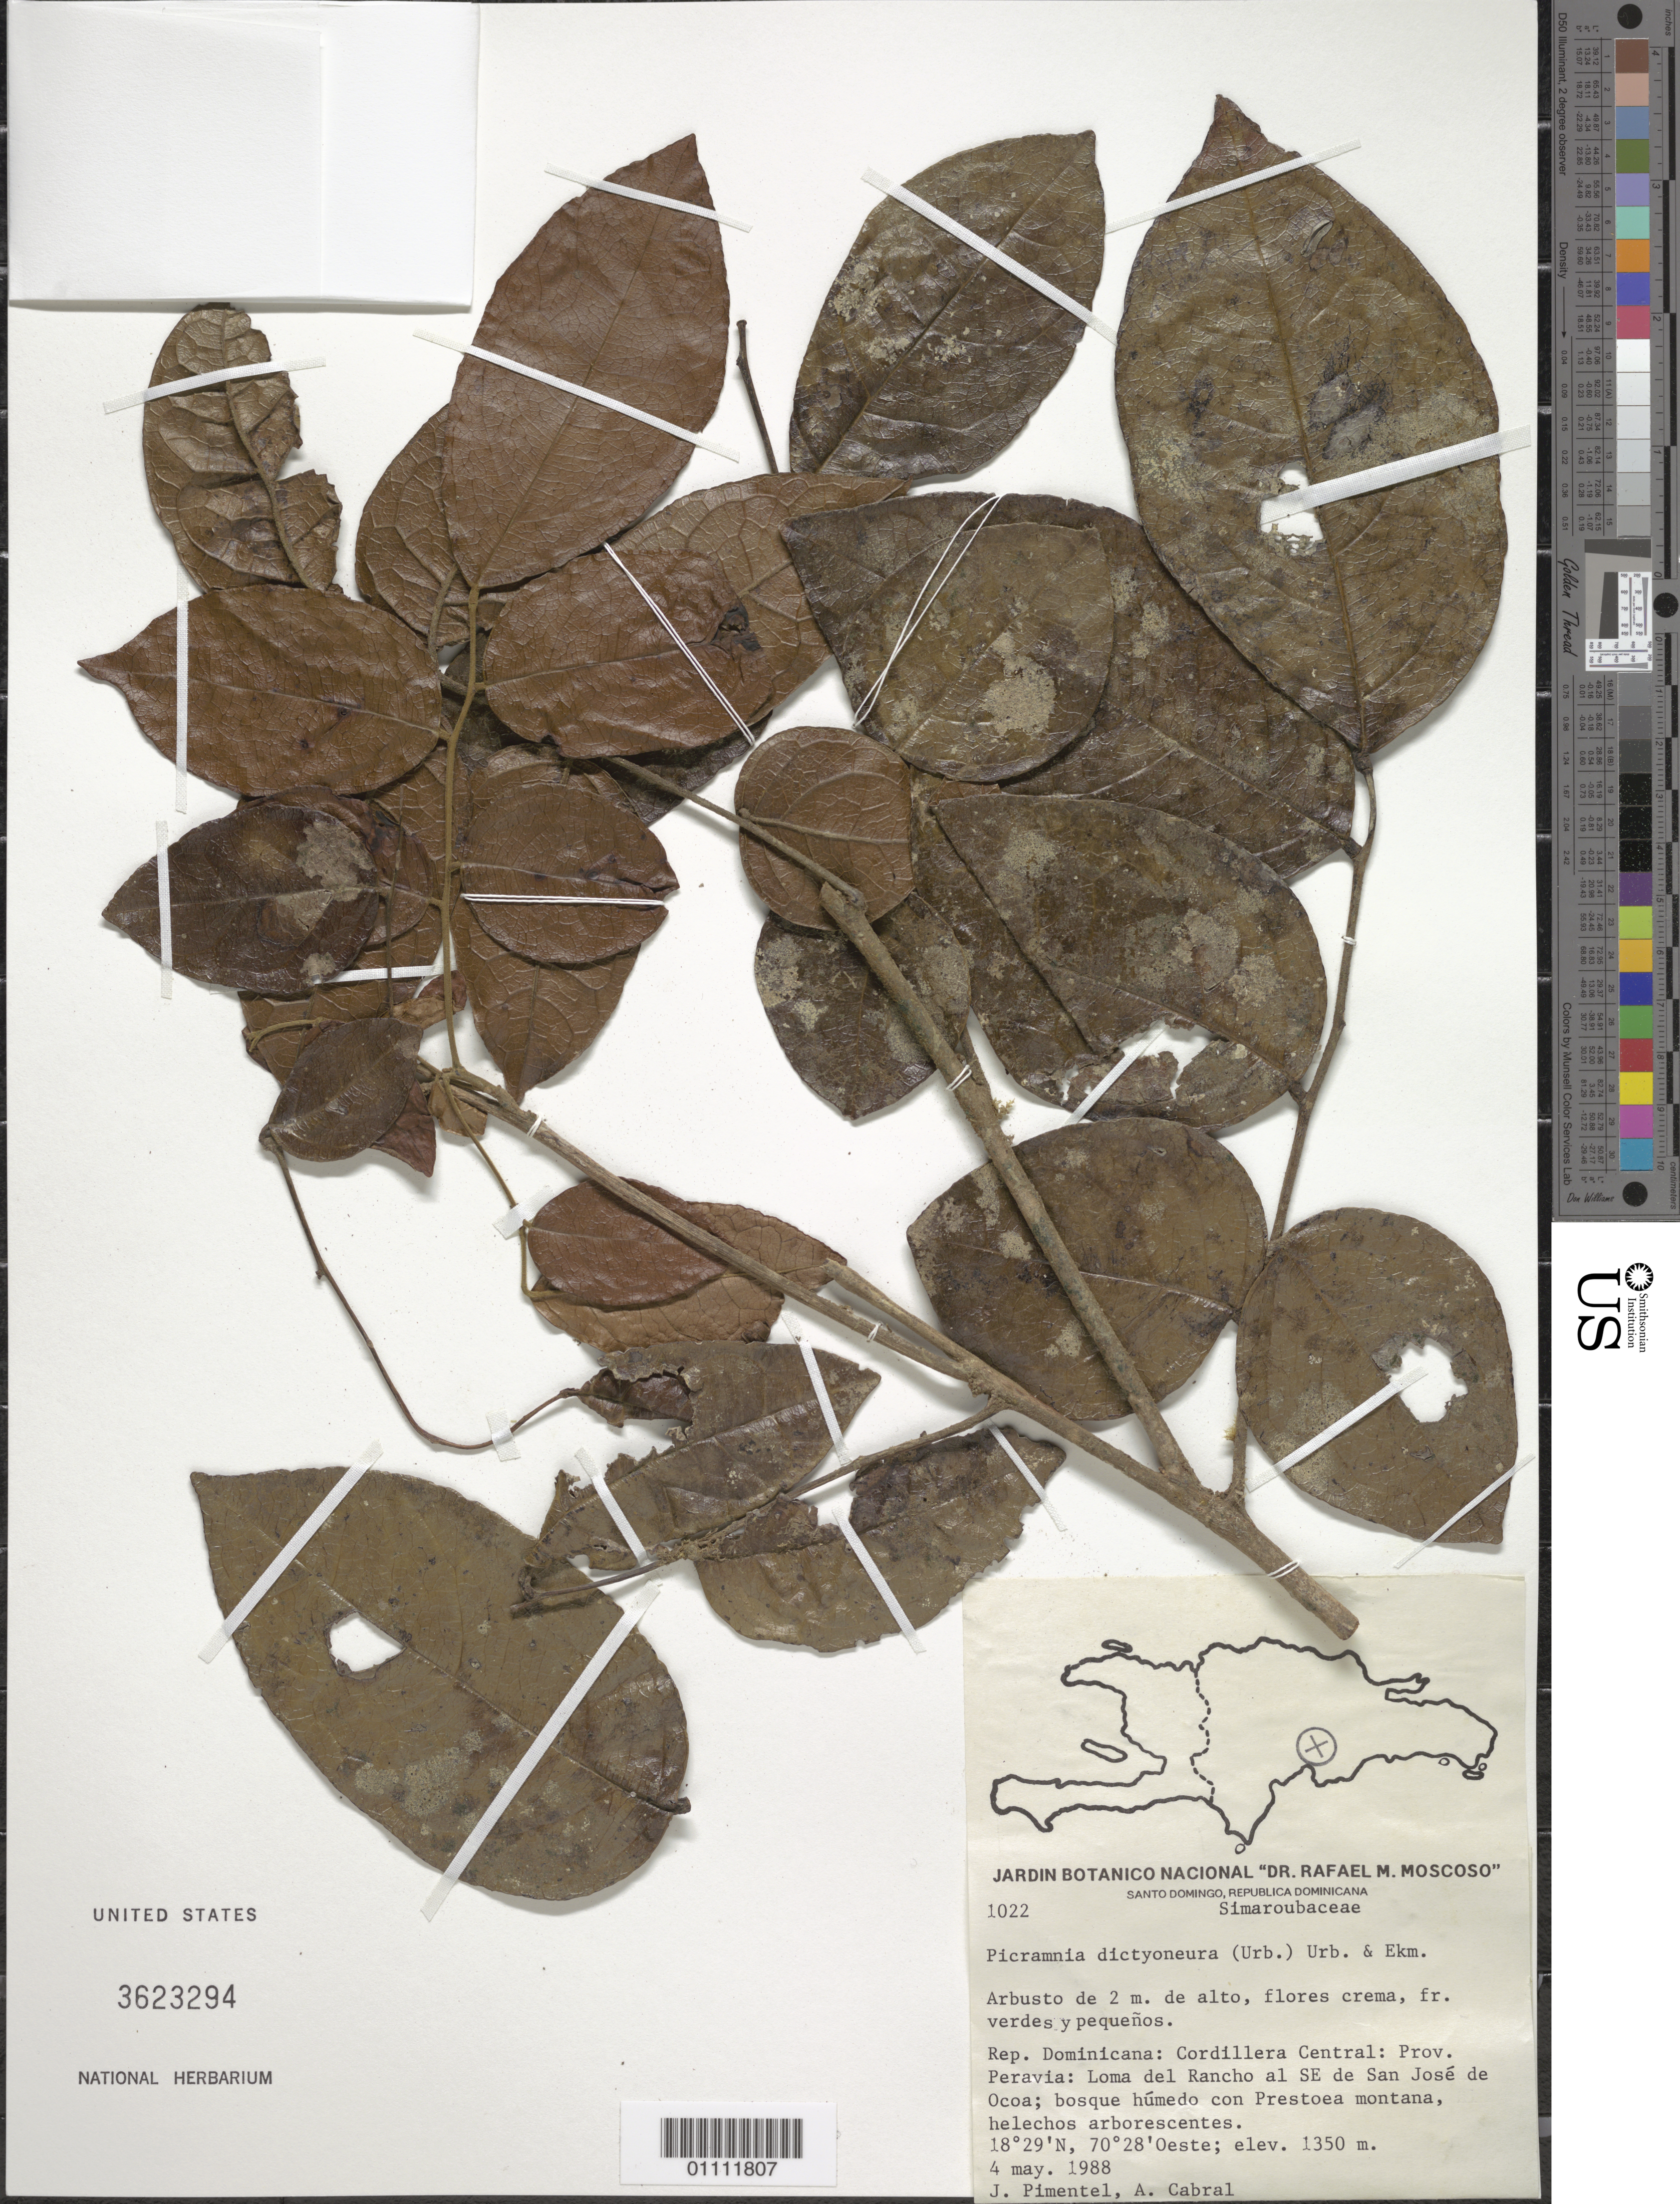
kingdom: Plantae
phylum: Tracheophyta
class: Magnoliopsida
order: Picramniales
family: Picramniaceae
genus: Picramnia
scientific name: Picramnia dictyoneura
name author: (Urb.) Urb.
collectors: J. Pimentel & A. Cabral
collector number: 1022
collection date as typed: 04 May 1988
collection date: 1988-05-04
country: Dominican Republic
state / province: Peravia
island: Hispaniola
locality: Cordillera Central, Loma del Rancho al SE de San José de Ocoa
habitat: Bosque húmedo con Prestoea montana, helechos arborescentes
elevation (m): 1350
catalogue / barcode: US 3623294